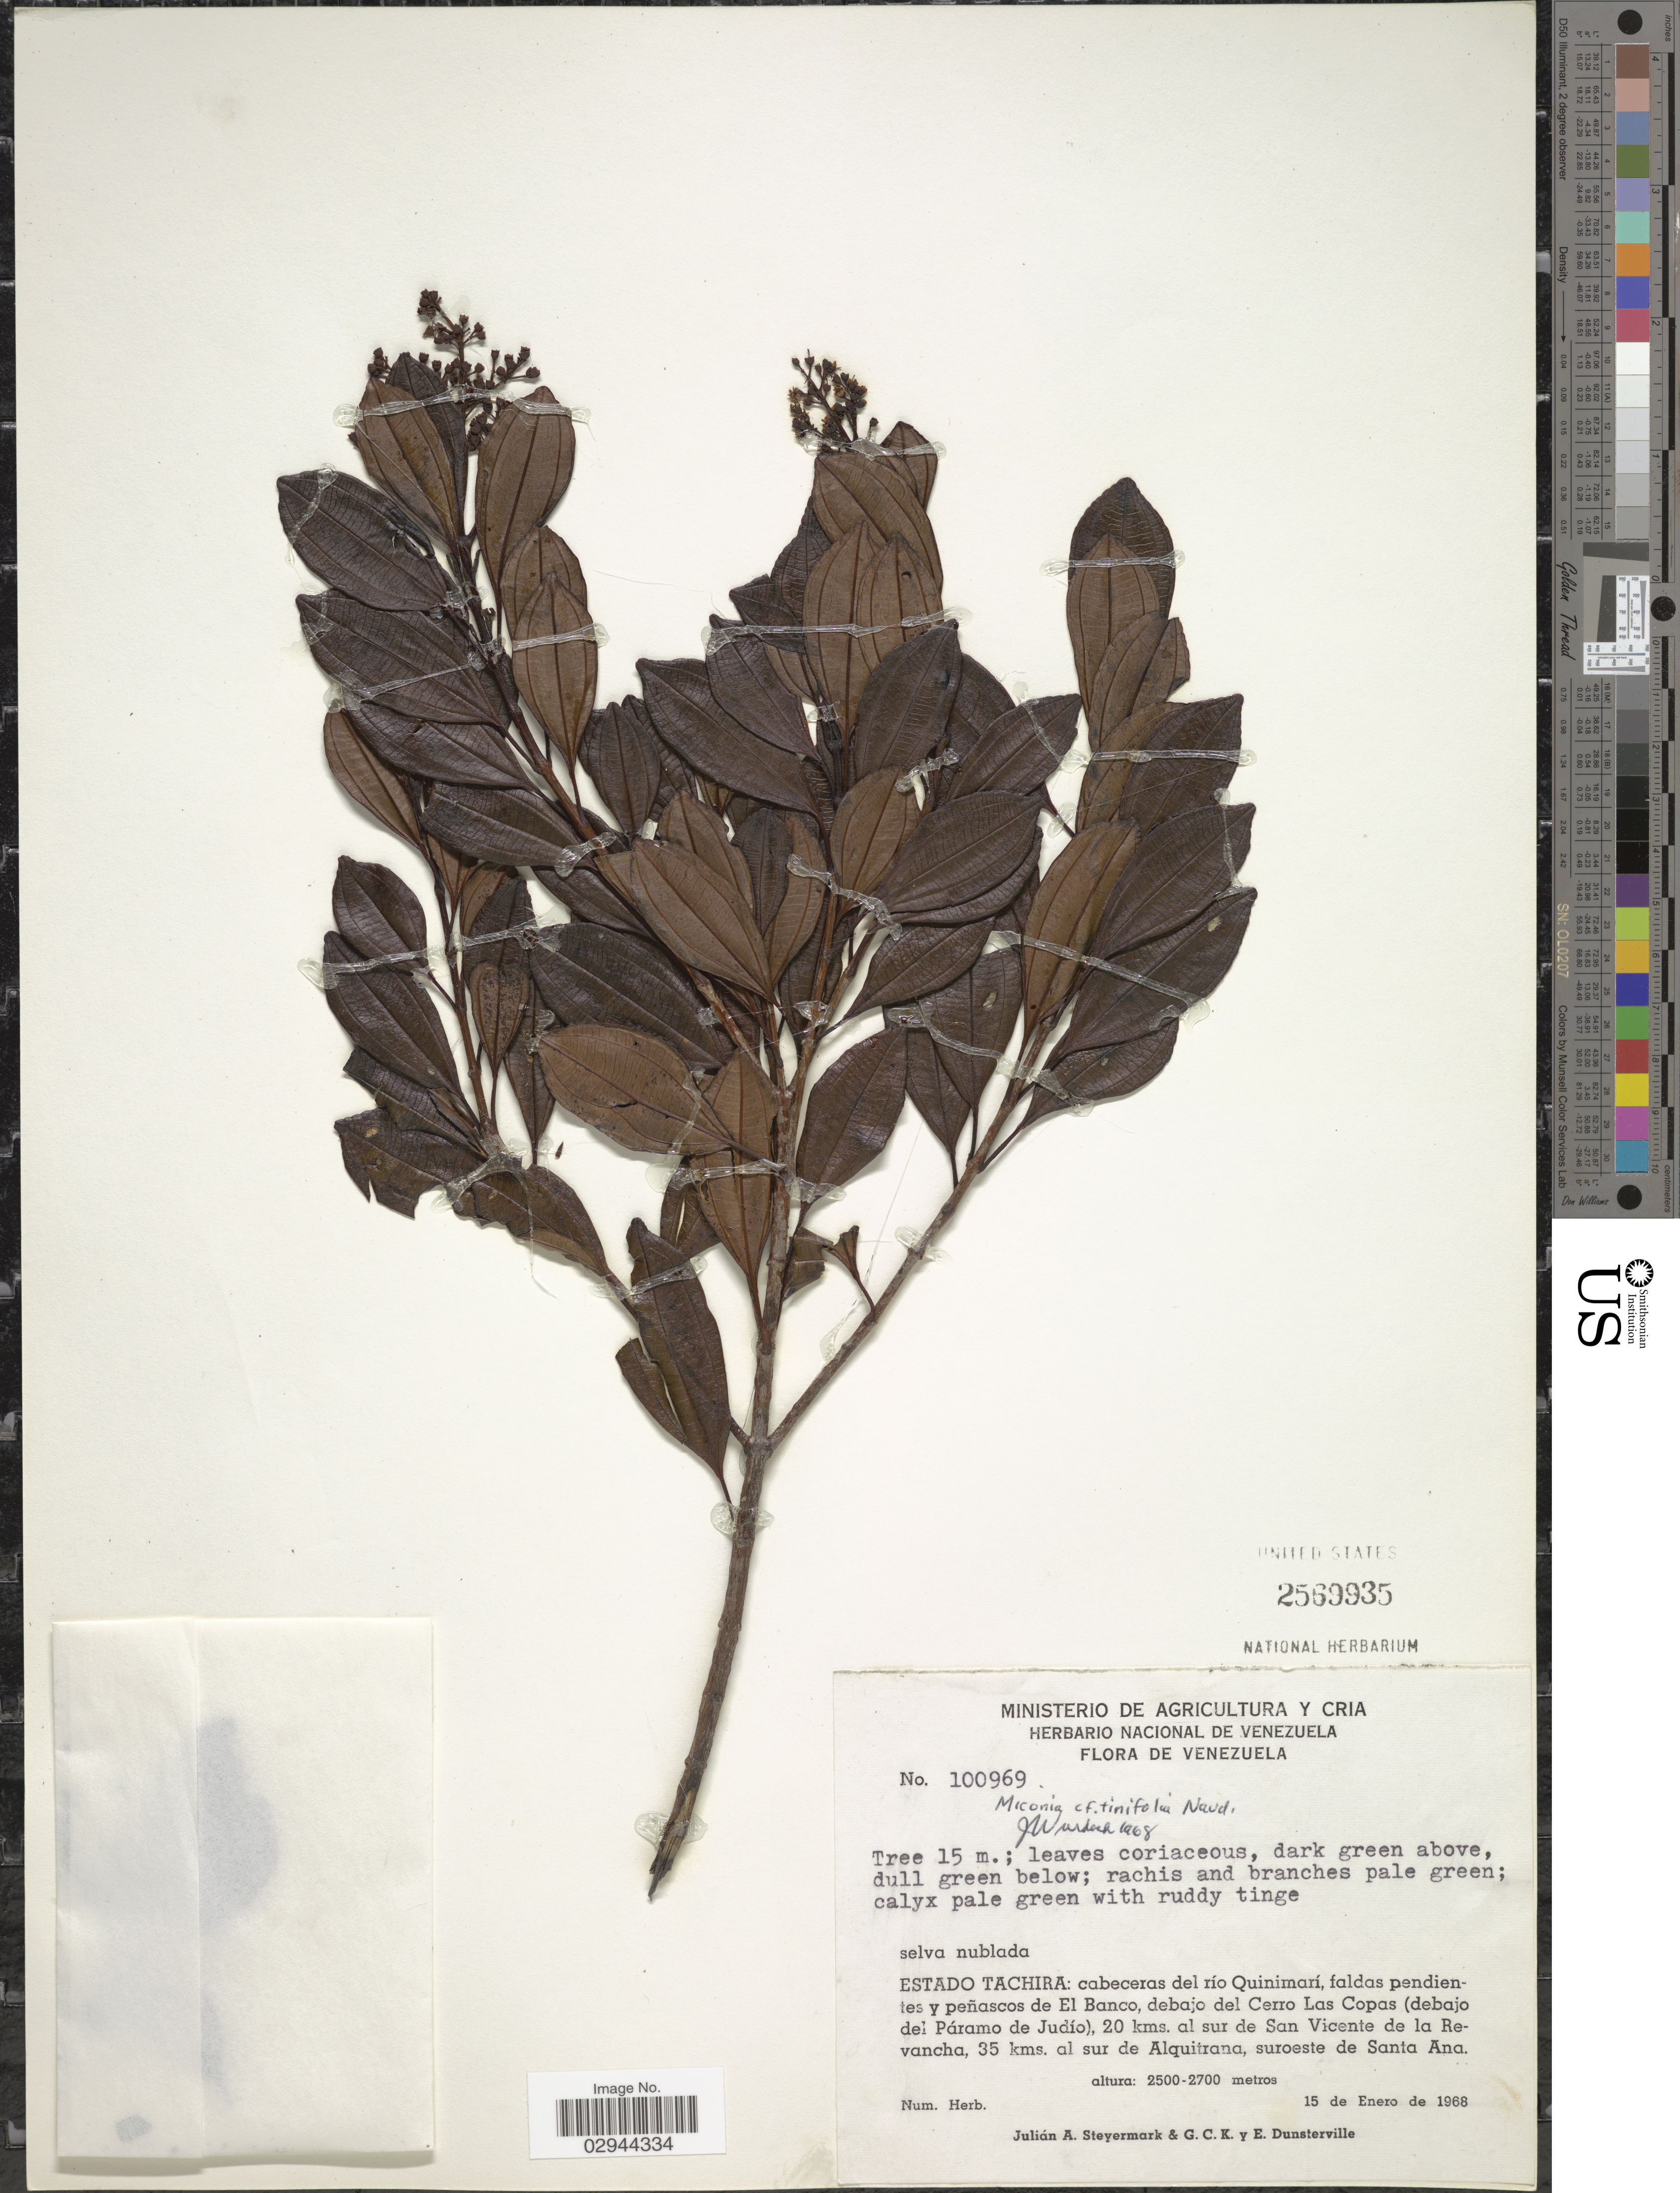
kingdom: Plantae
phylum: Tracheophyta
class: Magnoliopsida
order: Myrtales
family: Melastomataceae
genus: Miconia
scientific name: Miconia tinifolia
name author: Naudin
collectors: J. Steyermark, G. C. K. Dunsterville & E. Dunsterville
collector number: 100969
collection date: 1968-01-15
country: Venezuela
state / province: Tachira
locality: Cabeceras del río Quinimarí, faldas pendientes y peñascos del El Banco, debajo del Cerro Las Copas (debajo del Páramo de Judío), 20 kms. al sur de San Vicente de la Revancha, 35 kms. al sur de Alquitrana, suroeste de Santa Ana.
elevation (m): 2500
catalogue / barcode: US 2569935